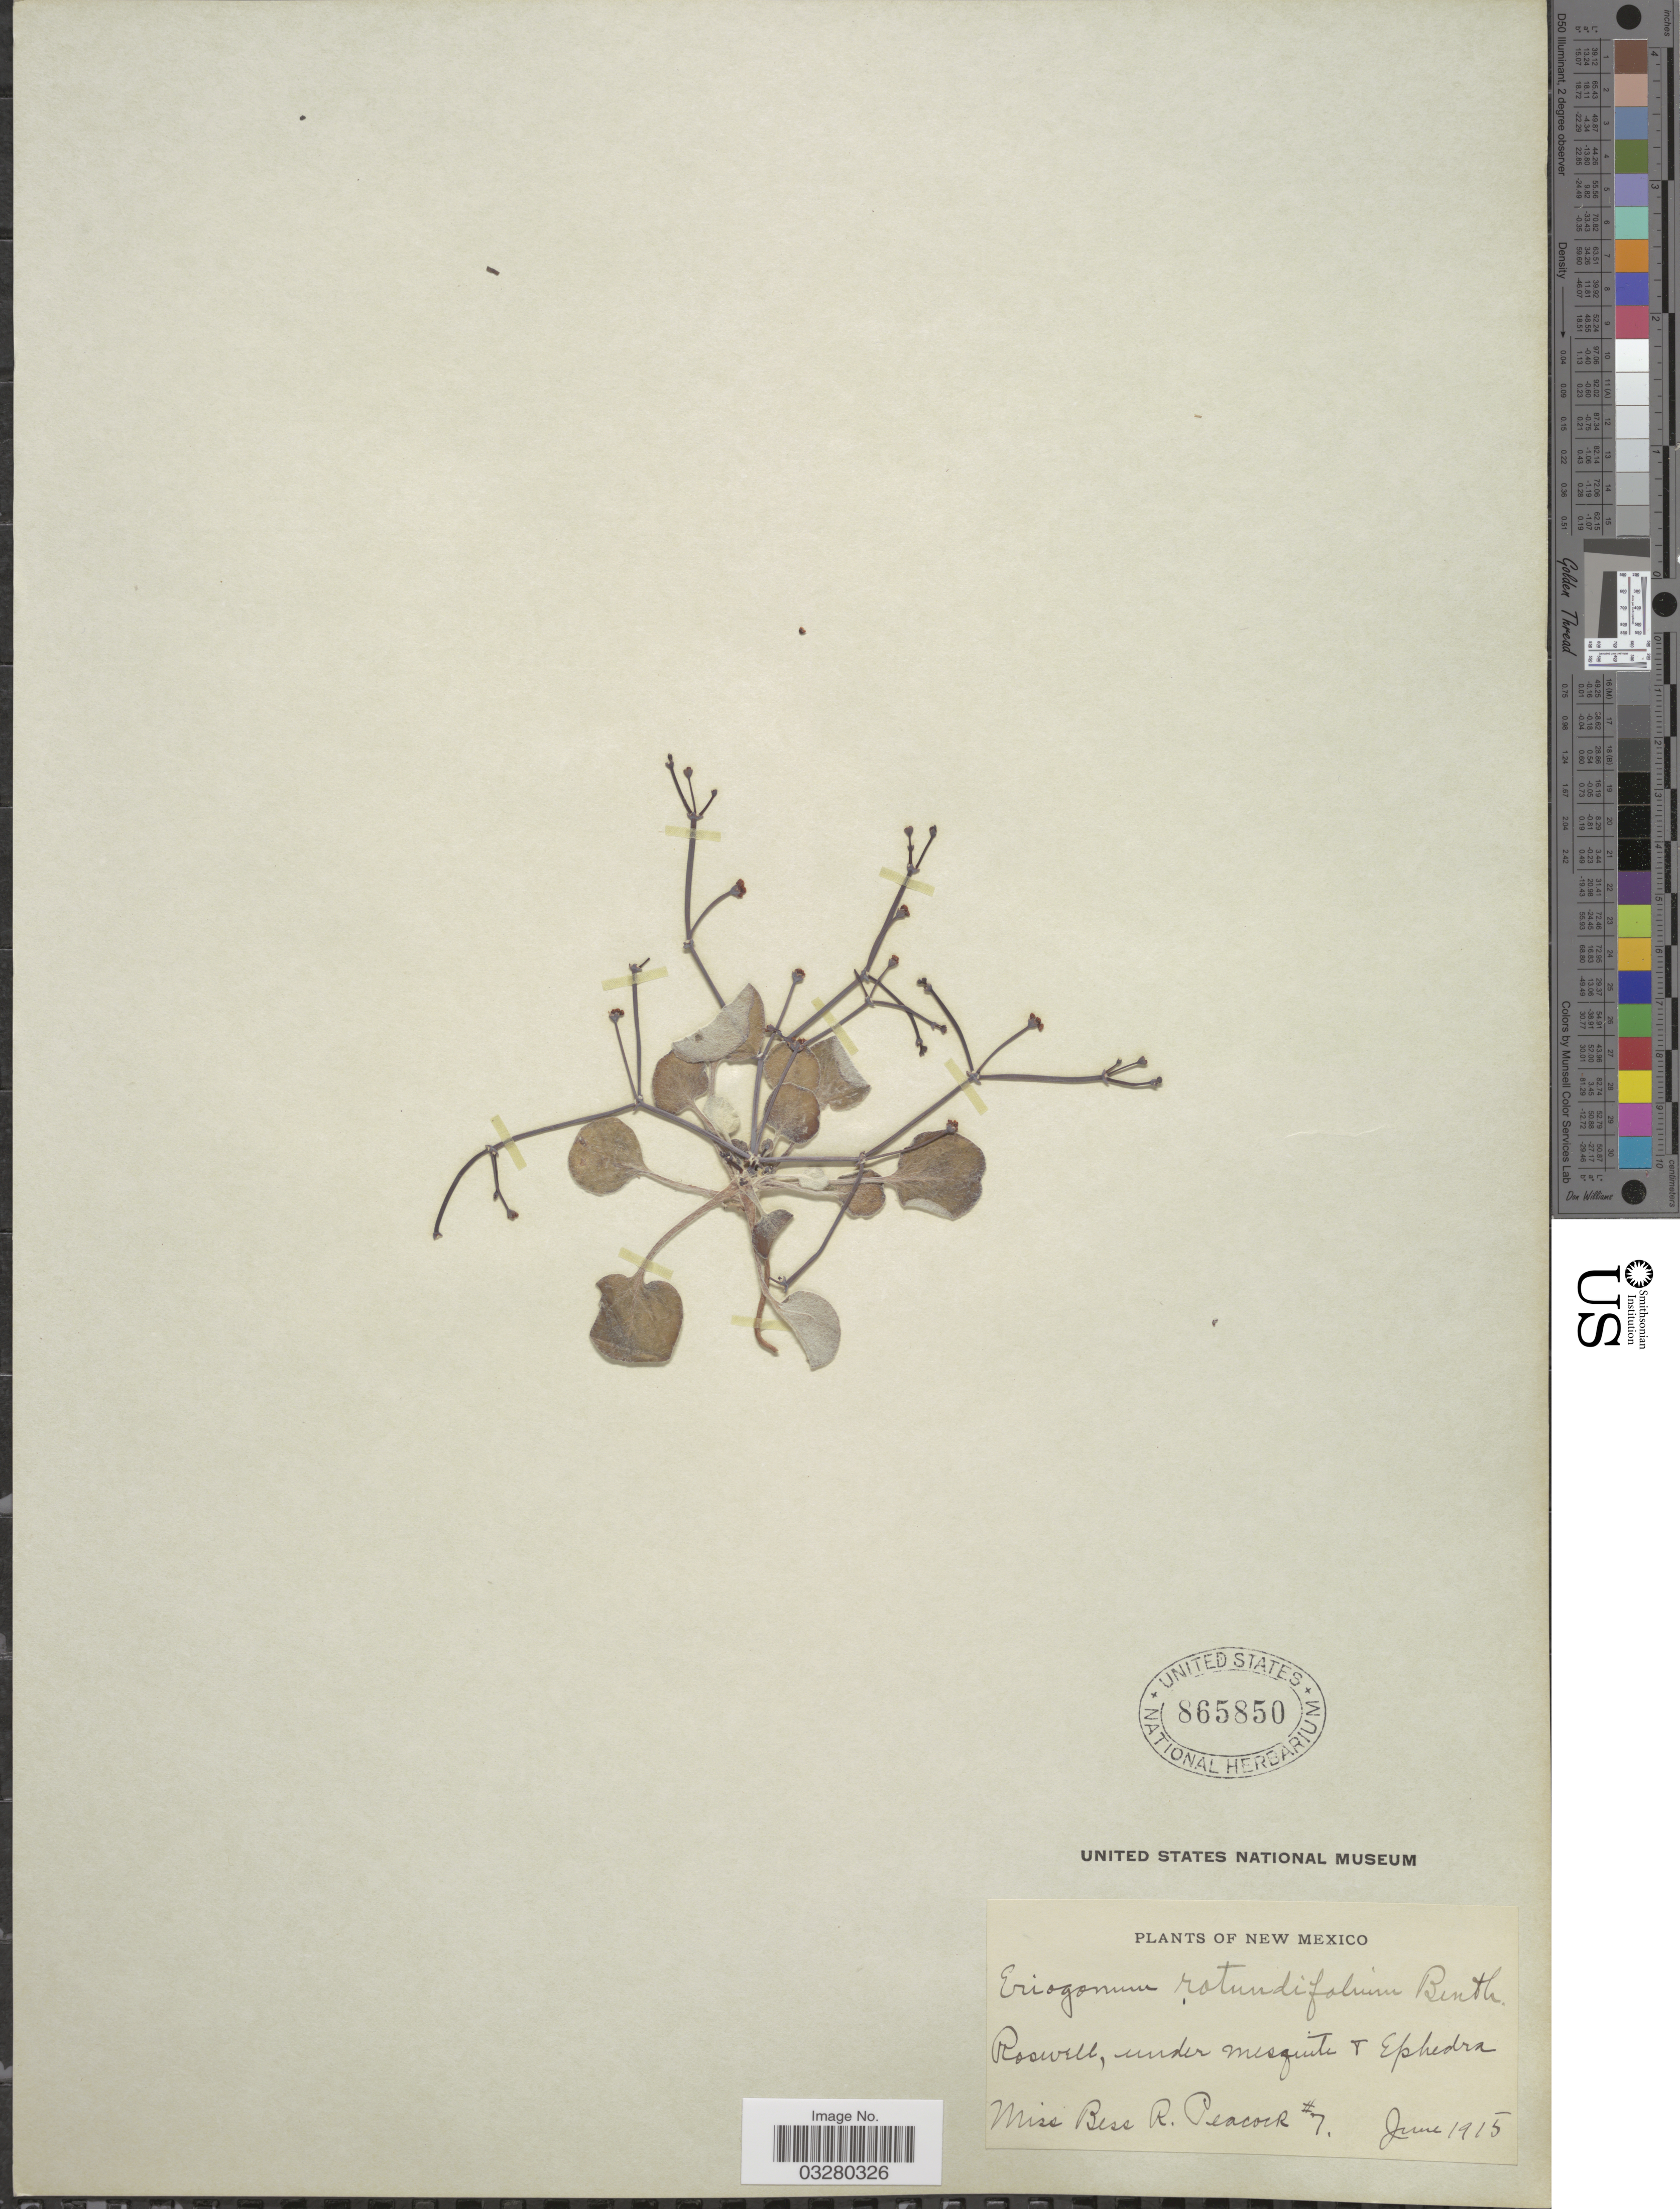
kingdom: Plantae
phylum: Tracheophyta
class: Magnoliopsida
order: Caryophyllales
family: Polygonaceae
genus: Eriogonum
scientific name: Eriogonum rotundifolium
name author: Benth. in DC.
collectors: B. Peacock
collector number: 7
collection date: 1915-06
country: United States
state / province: New Mexico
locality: Roswell, under mesquite + Ephedra.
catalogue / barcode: US 865850